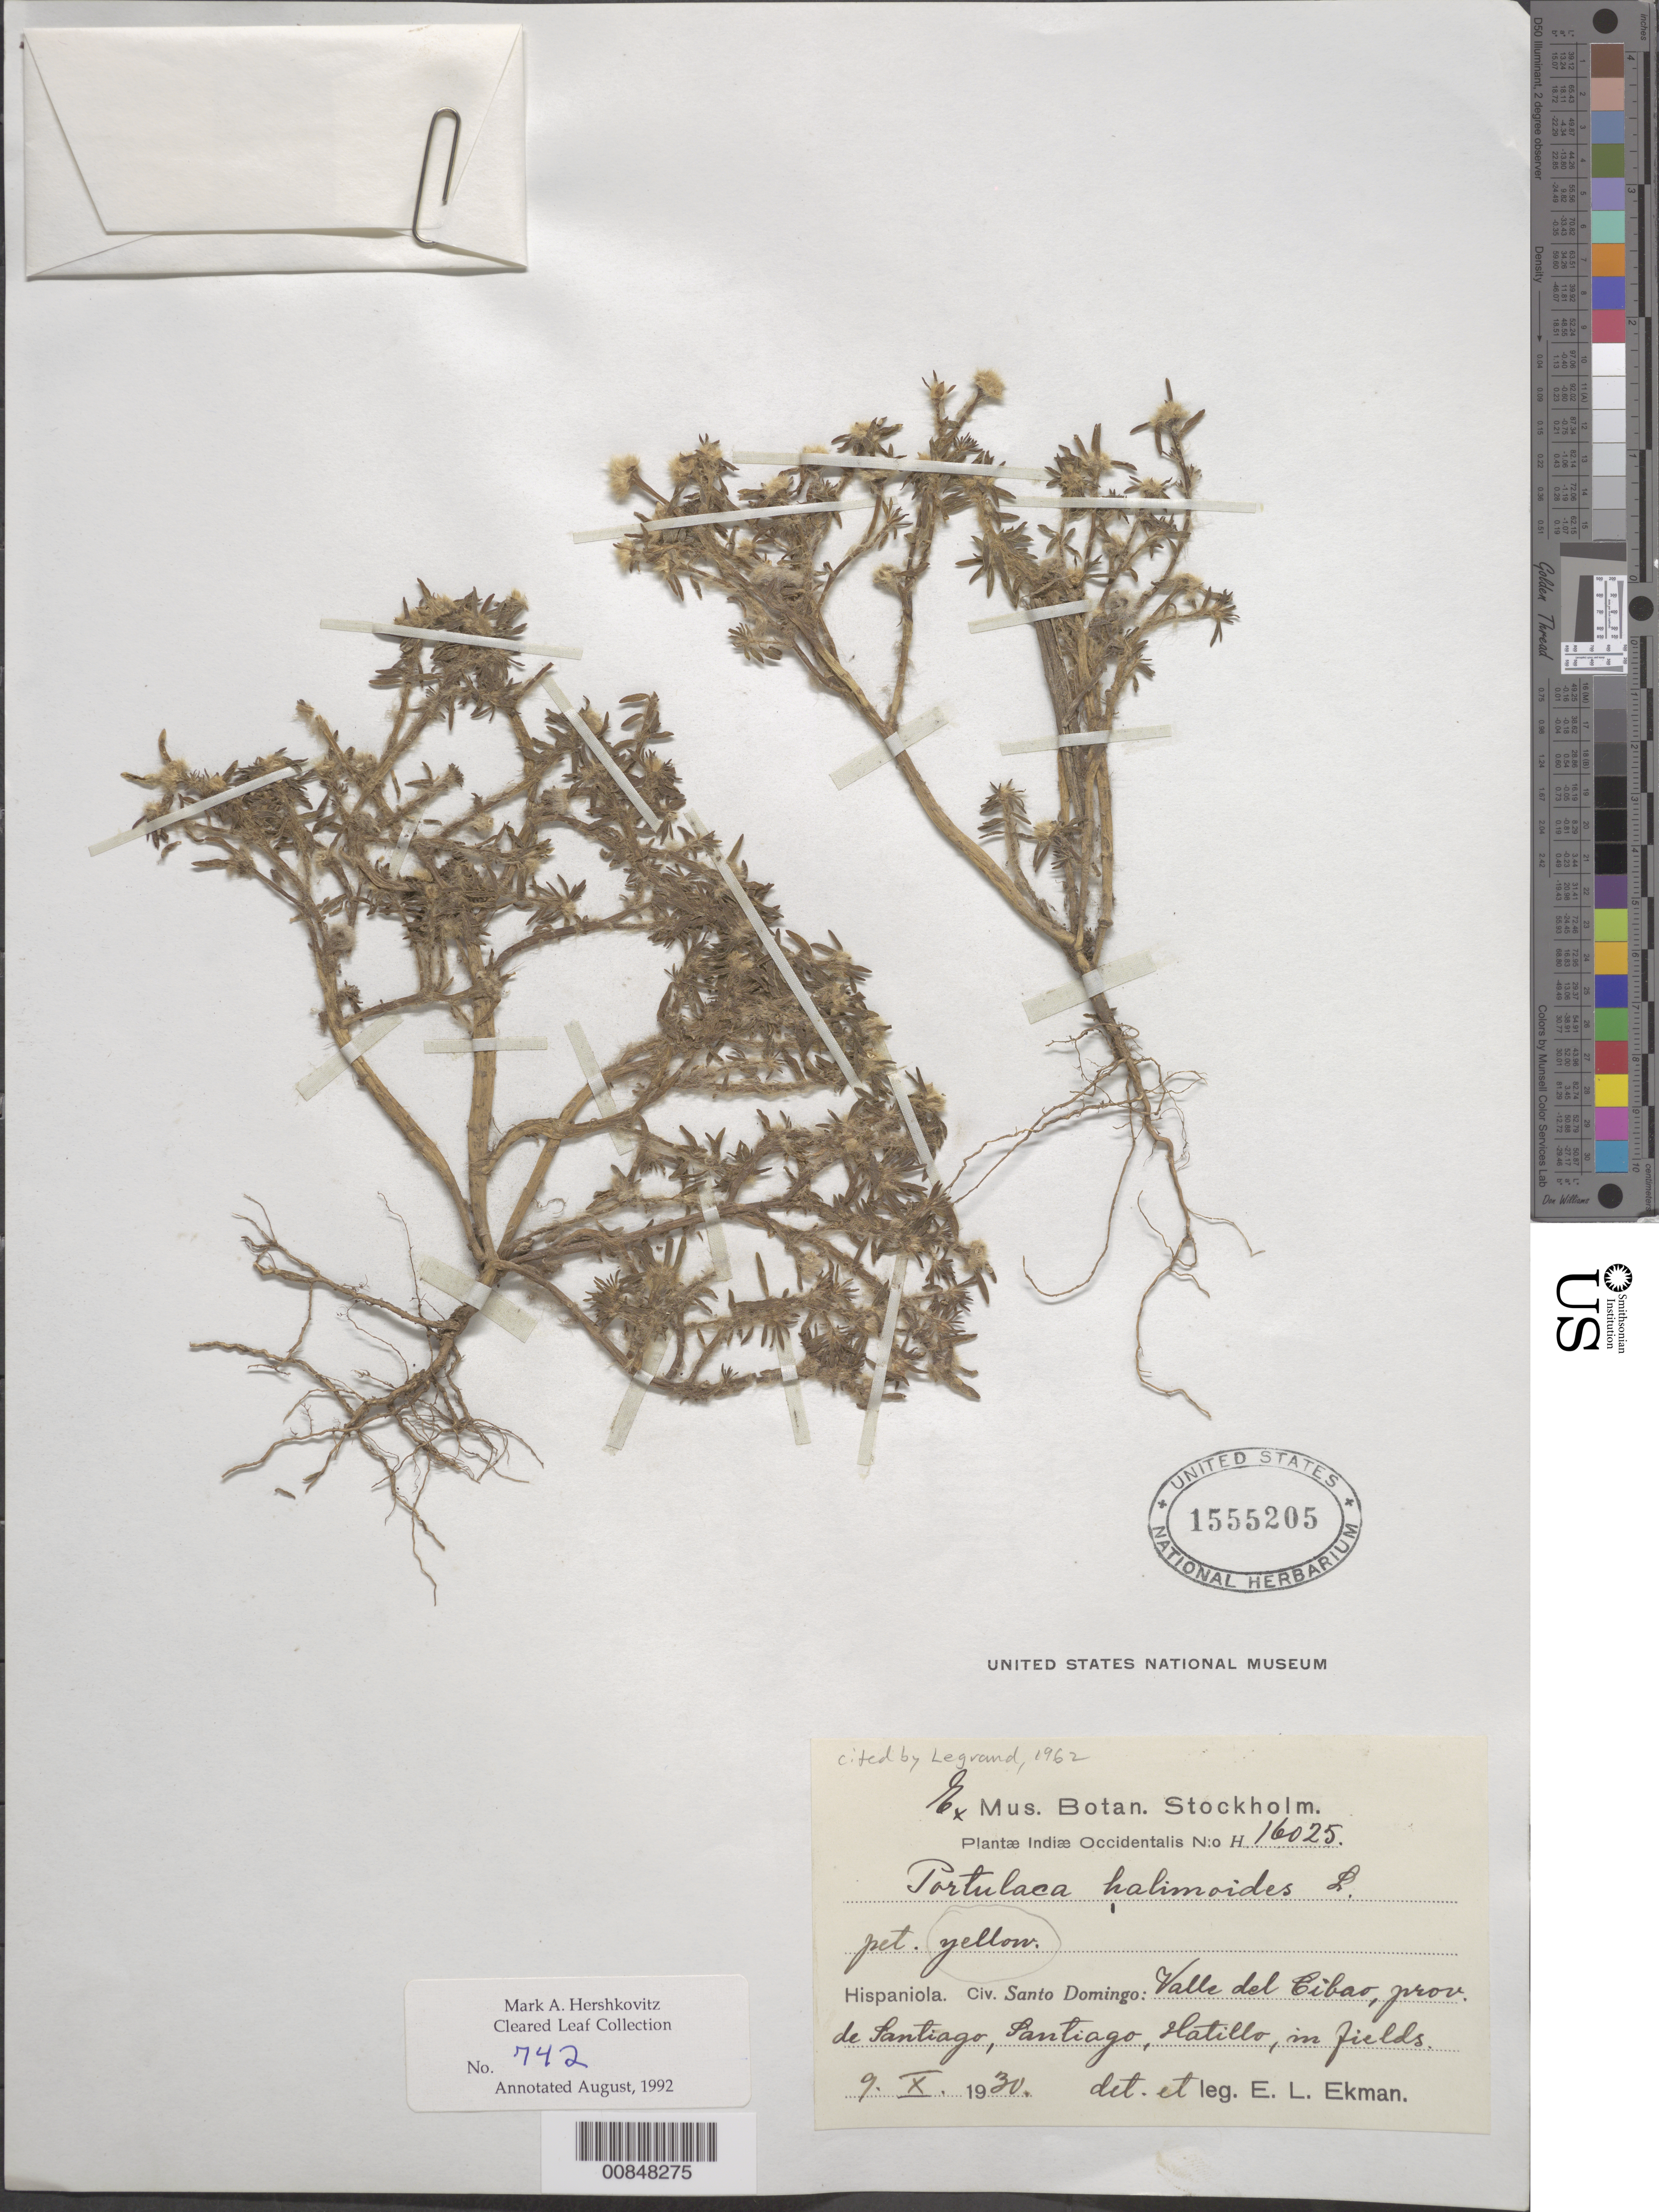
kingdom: Plantae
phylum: Tracheophyta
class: Magnoliopsida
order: Caryophyllales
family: Portulacaceae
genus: Portulaca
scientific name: Portulaca halimoides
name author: L.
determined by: Ekman, E. L.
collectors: E. L. Ekman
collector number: H 16025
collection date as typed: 09 Oct 1930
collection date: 1930-10-09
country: Dominican Republic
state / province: Santiago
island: Hispaniola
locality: Valle del Cibao, Santiago, Hatillo.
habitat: In fields.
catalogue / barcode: US 1555205